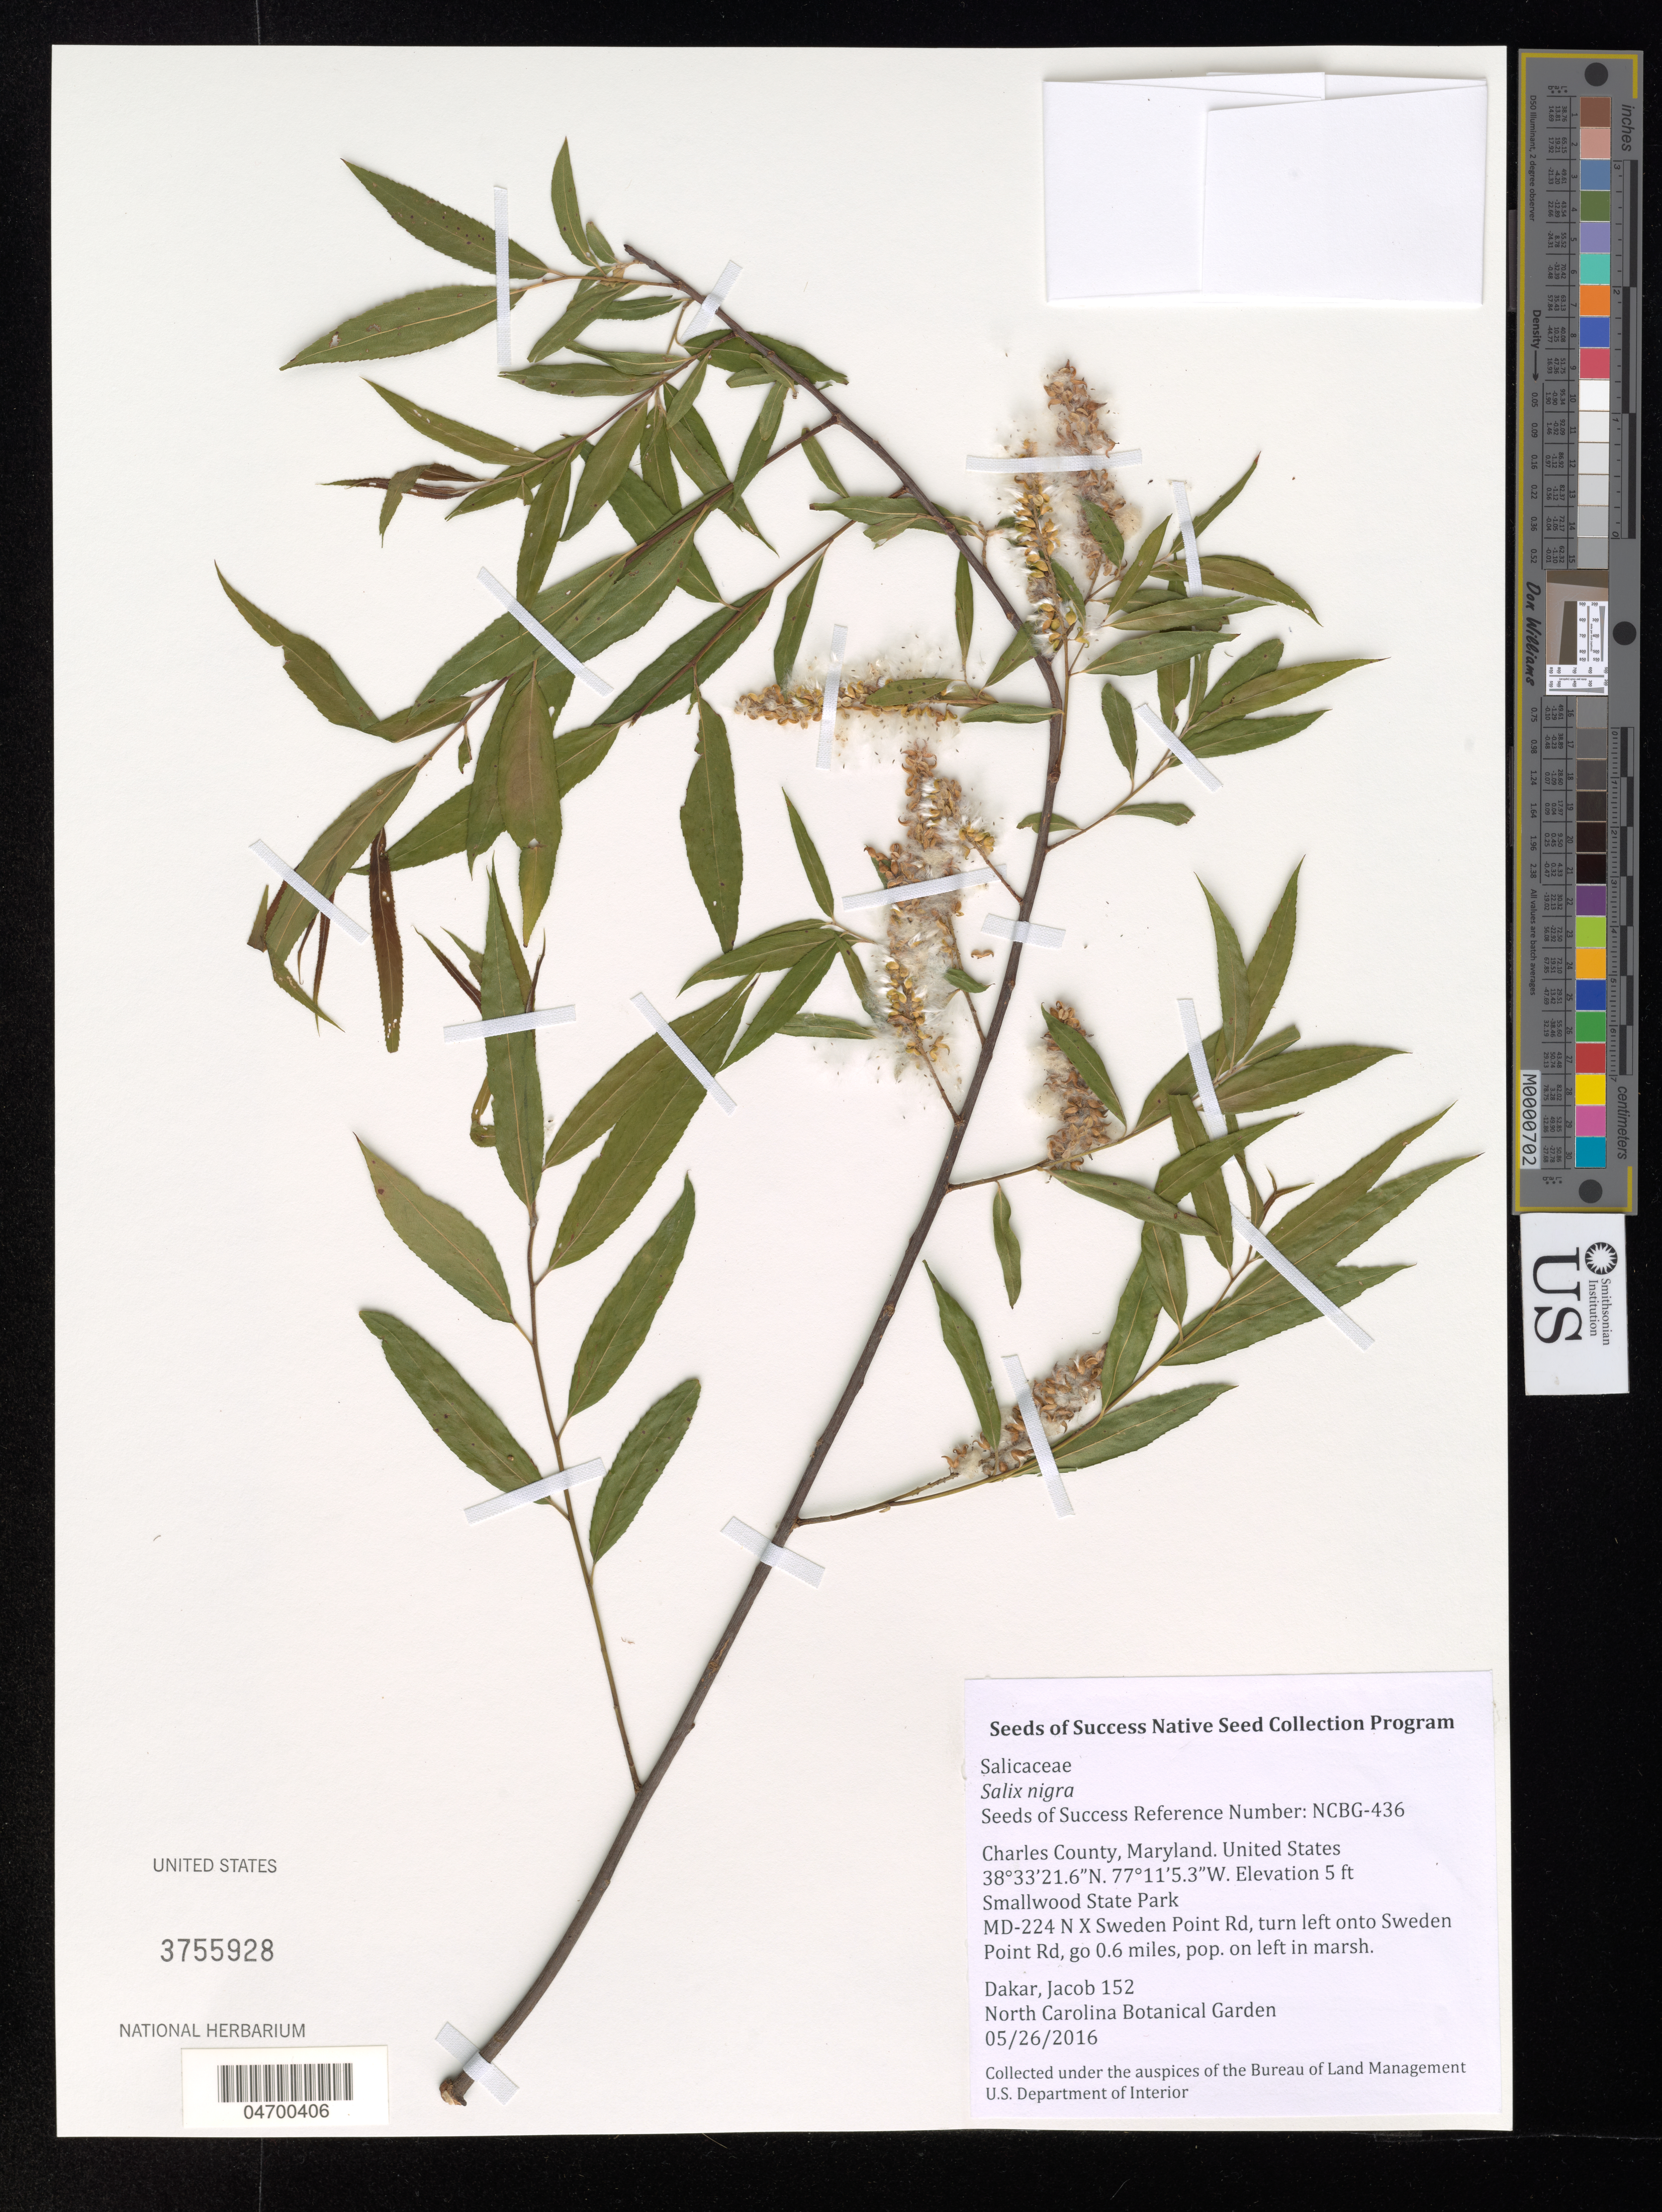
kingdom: Plantae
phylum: Tracheophyta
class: Magnoliopsida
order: Malpighiales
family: Salicaceae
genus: Salix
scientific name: Salix nigra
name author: Marshall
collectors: J. Dakar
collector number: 152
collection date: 2016-05-26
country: United States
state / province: Maryland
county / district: Charles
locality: Charles County. Smallwood State Park. MD-224 N X Sweden Point Rd, turn left onto Sweden Point Rd, go 0.6 miles, pop. on left in marsh.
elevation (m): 2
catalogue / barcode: US 3755928